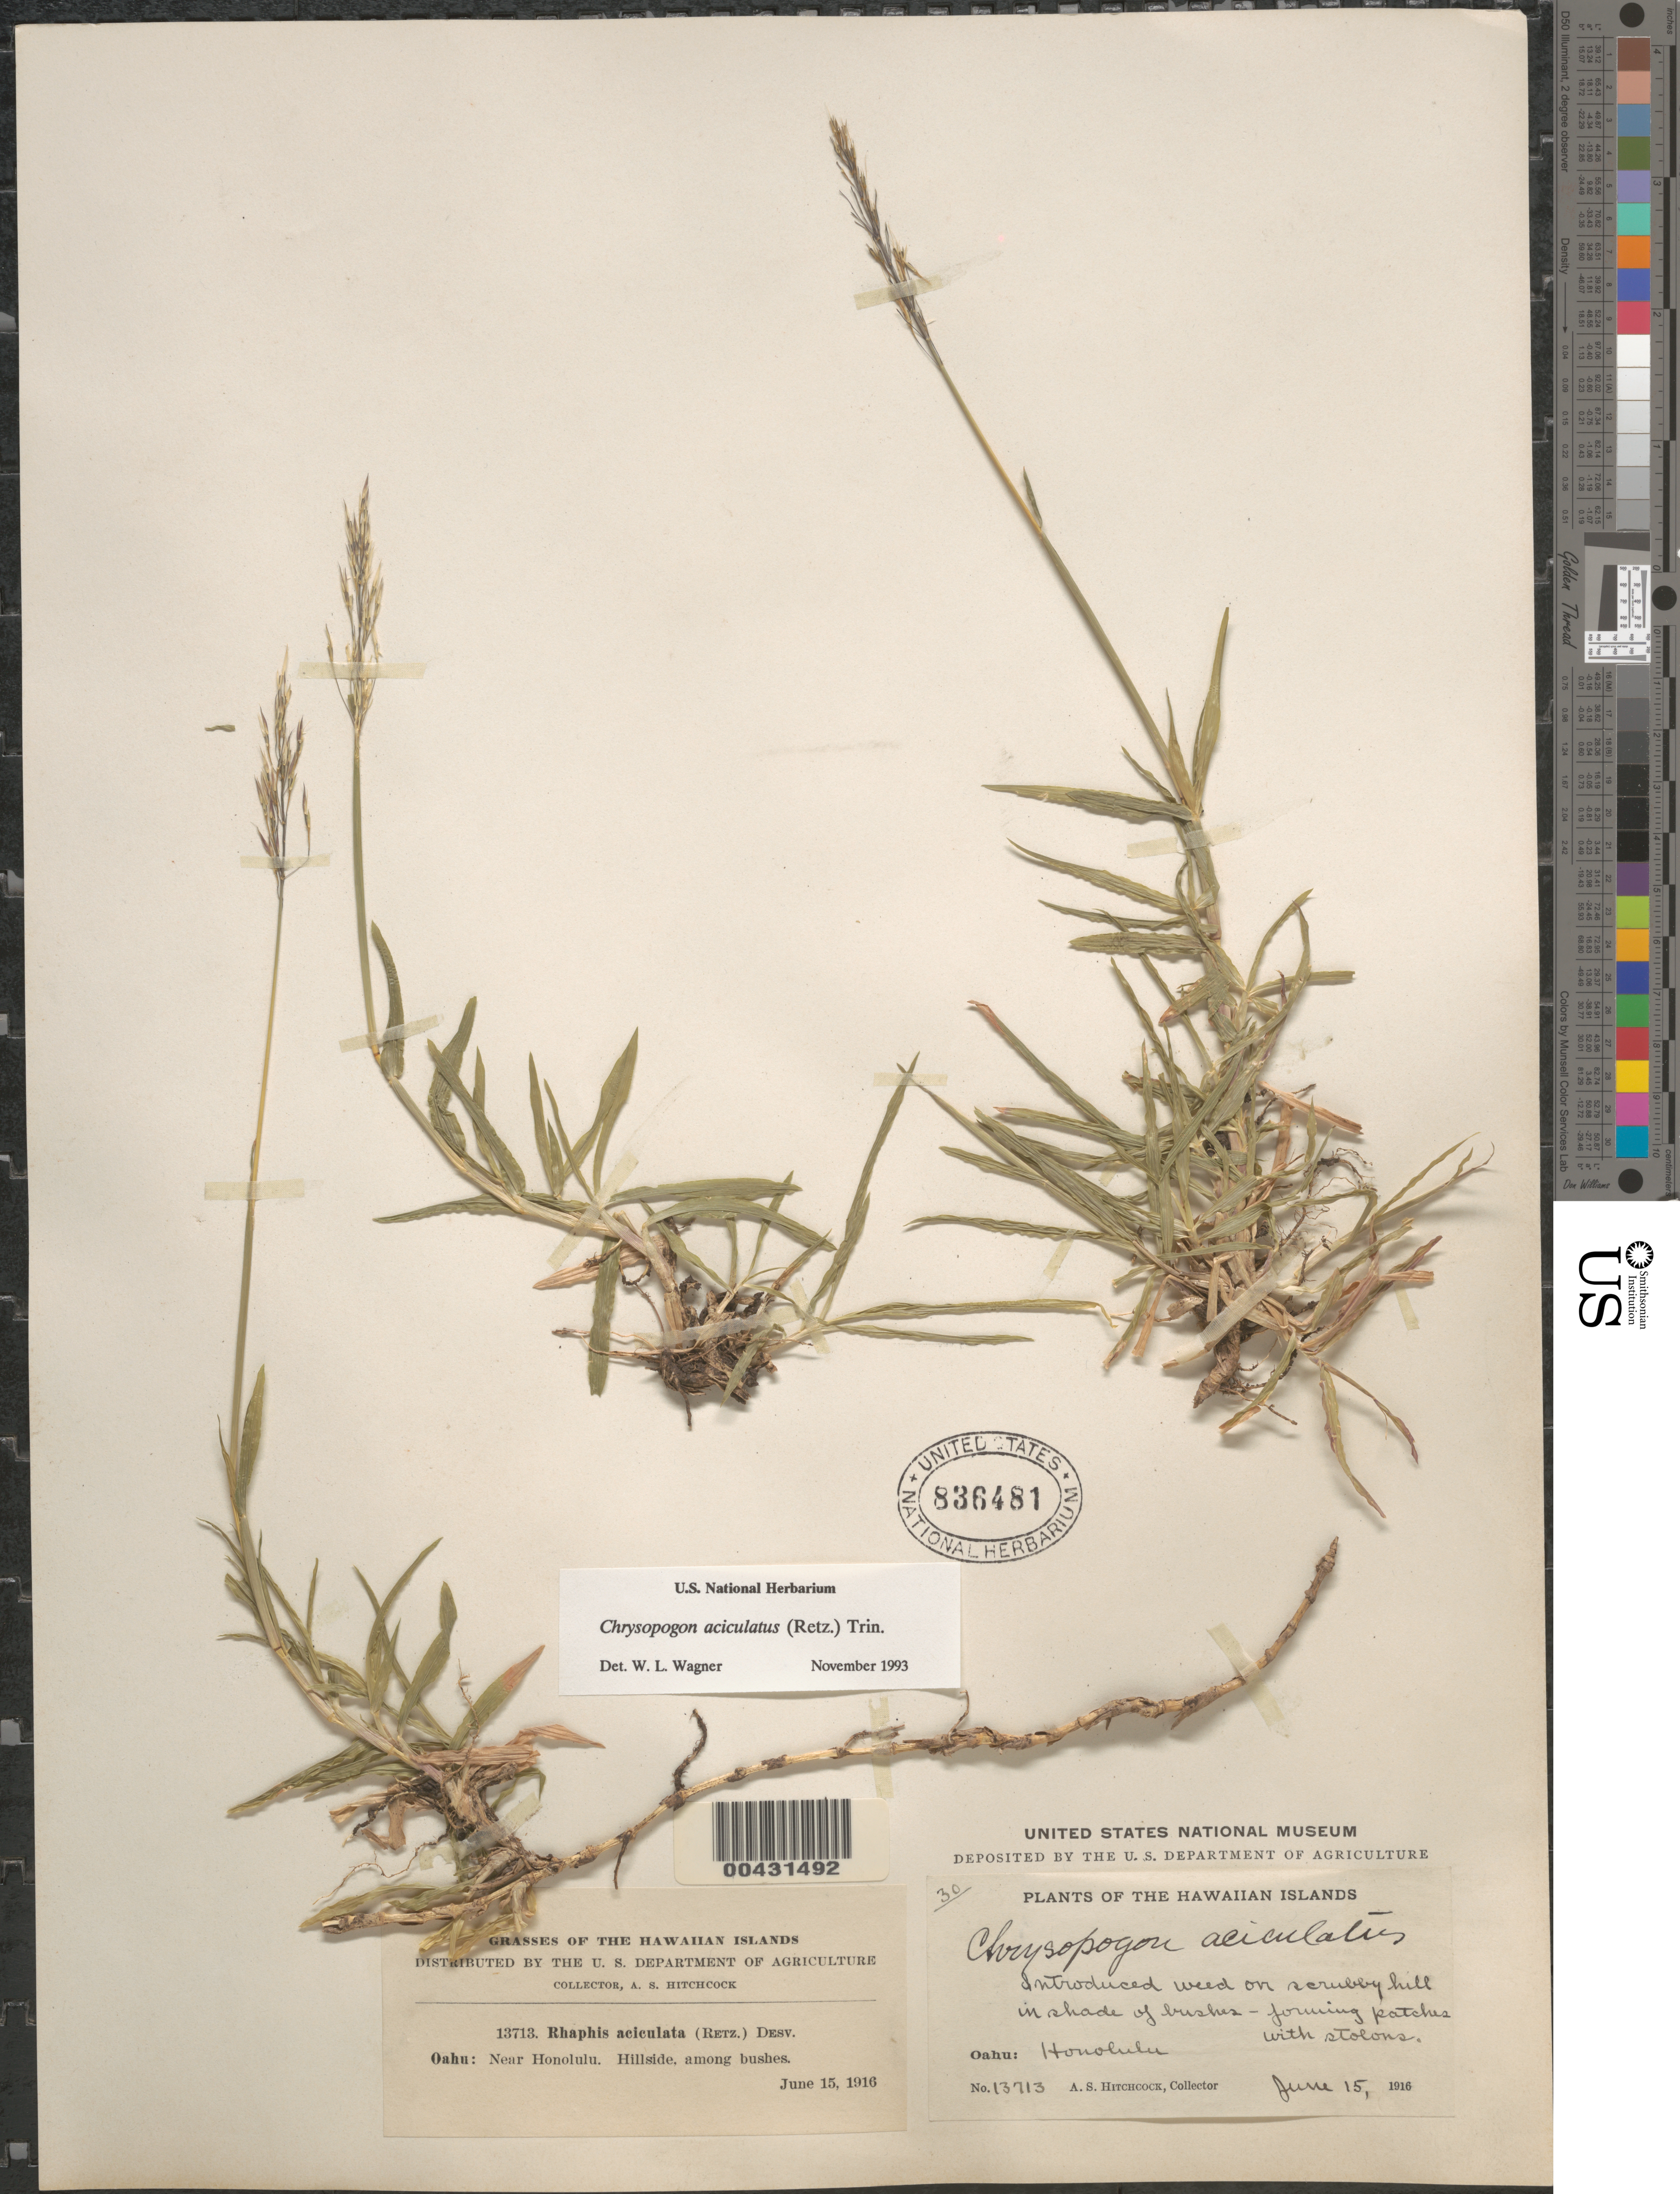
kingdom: Plantae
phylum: Tracheophyta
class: Liliopsida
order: Poales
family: Poaceae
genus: Chrysopogon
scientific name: Chrysopogon aciculatus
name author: (Retz.) Trin.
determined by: Wagner, W. L., (BOT), Smithsonian Institution - National Museum of Natural History (UNITED STATES)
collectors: A. S. Hitchcock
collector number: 13713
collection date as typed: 15 Jun 1916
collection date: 1916-06-15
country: United States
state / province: Hawaii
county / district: Honolulu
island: Oahu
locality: near Honolulu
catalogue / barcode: US 836481